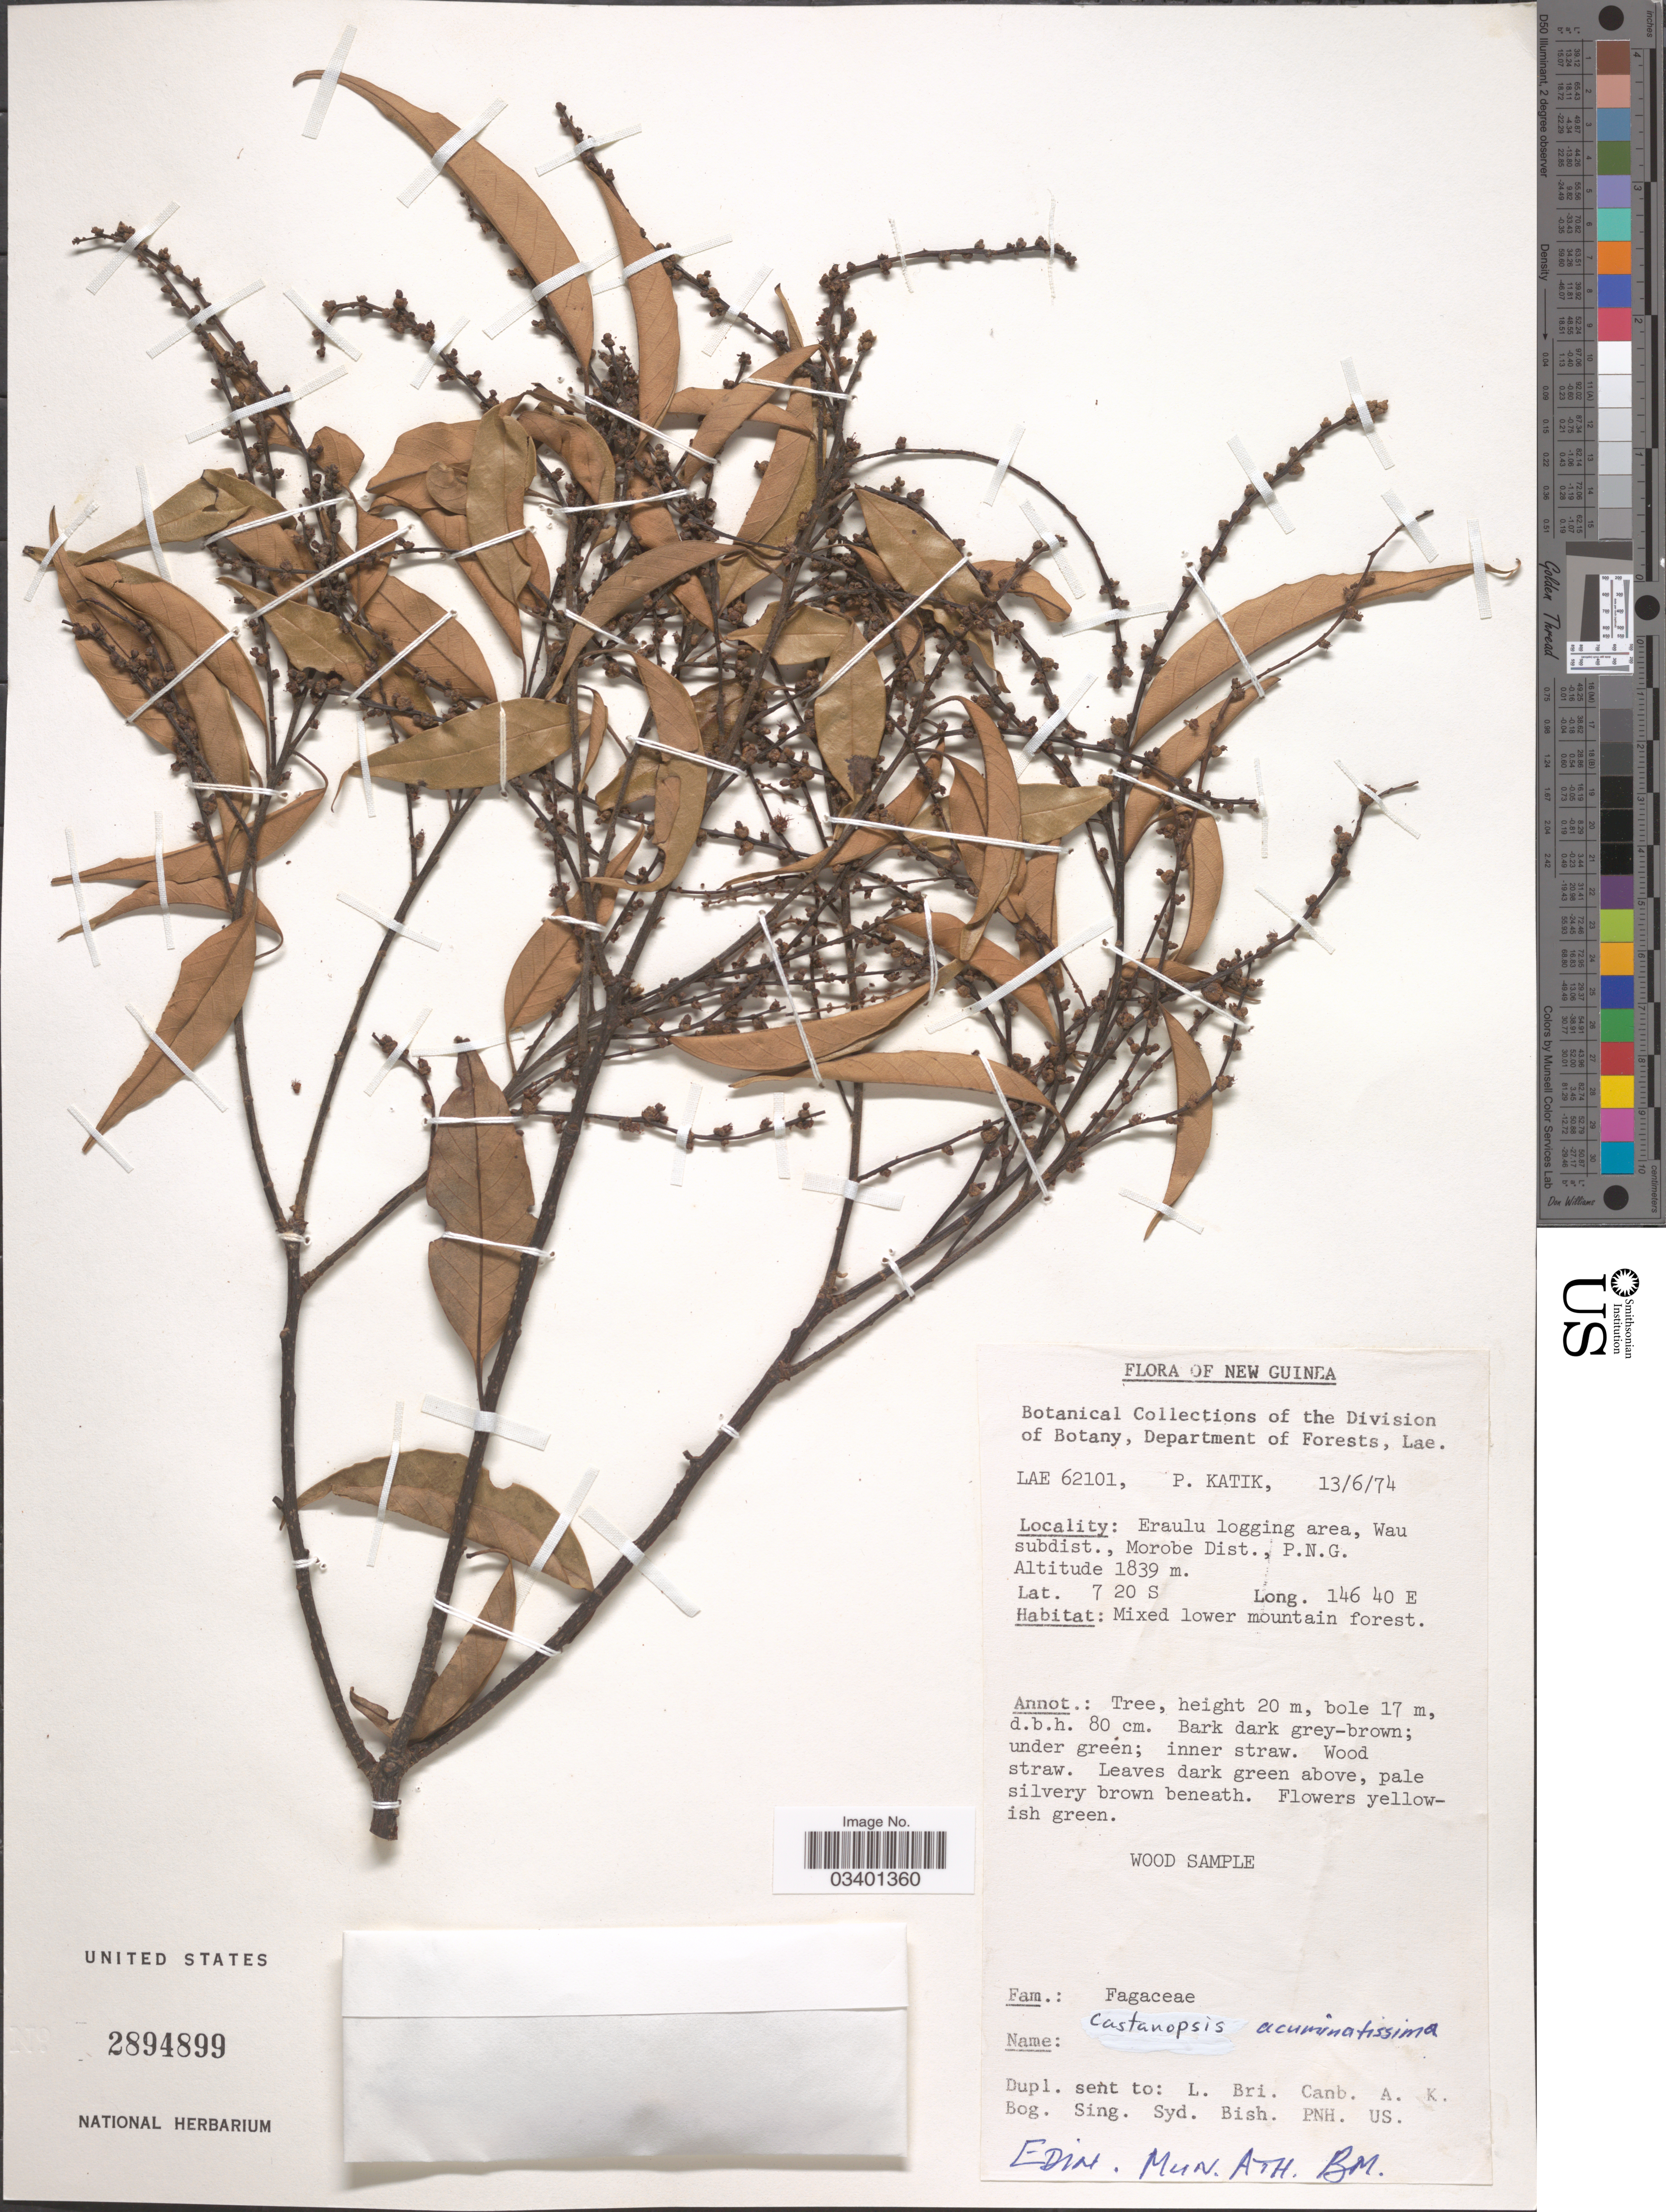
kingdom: Plantae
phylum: Tracheophyta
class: Magnoliopsida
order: Fagales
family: Fagaceae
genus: Castanopsis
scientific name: Castanopsis acuminatissima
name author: (Blume) A. DC.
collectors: P. Katik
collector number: LAE62101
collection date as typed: Transcribed d/m/y: 13/6/74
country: Papua New Guinea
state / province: Morobe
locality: New Guinea. Eraulu logging area, Wau subdist., Morobe Dist., P.N.G.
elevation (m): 1839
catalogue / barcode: US 2894899